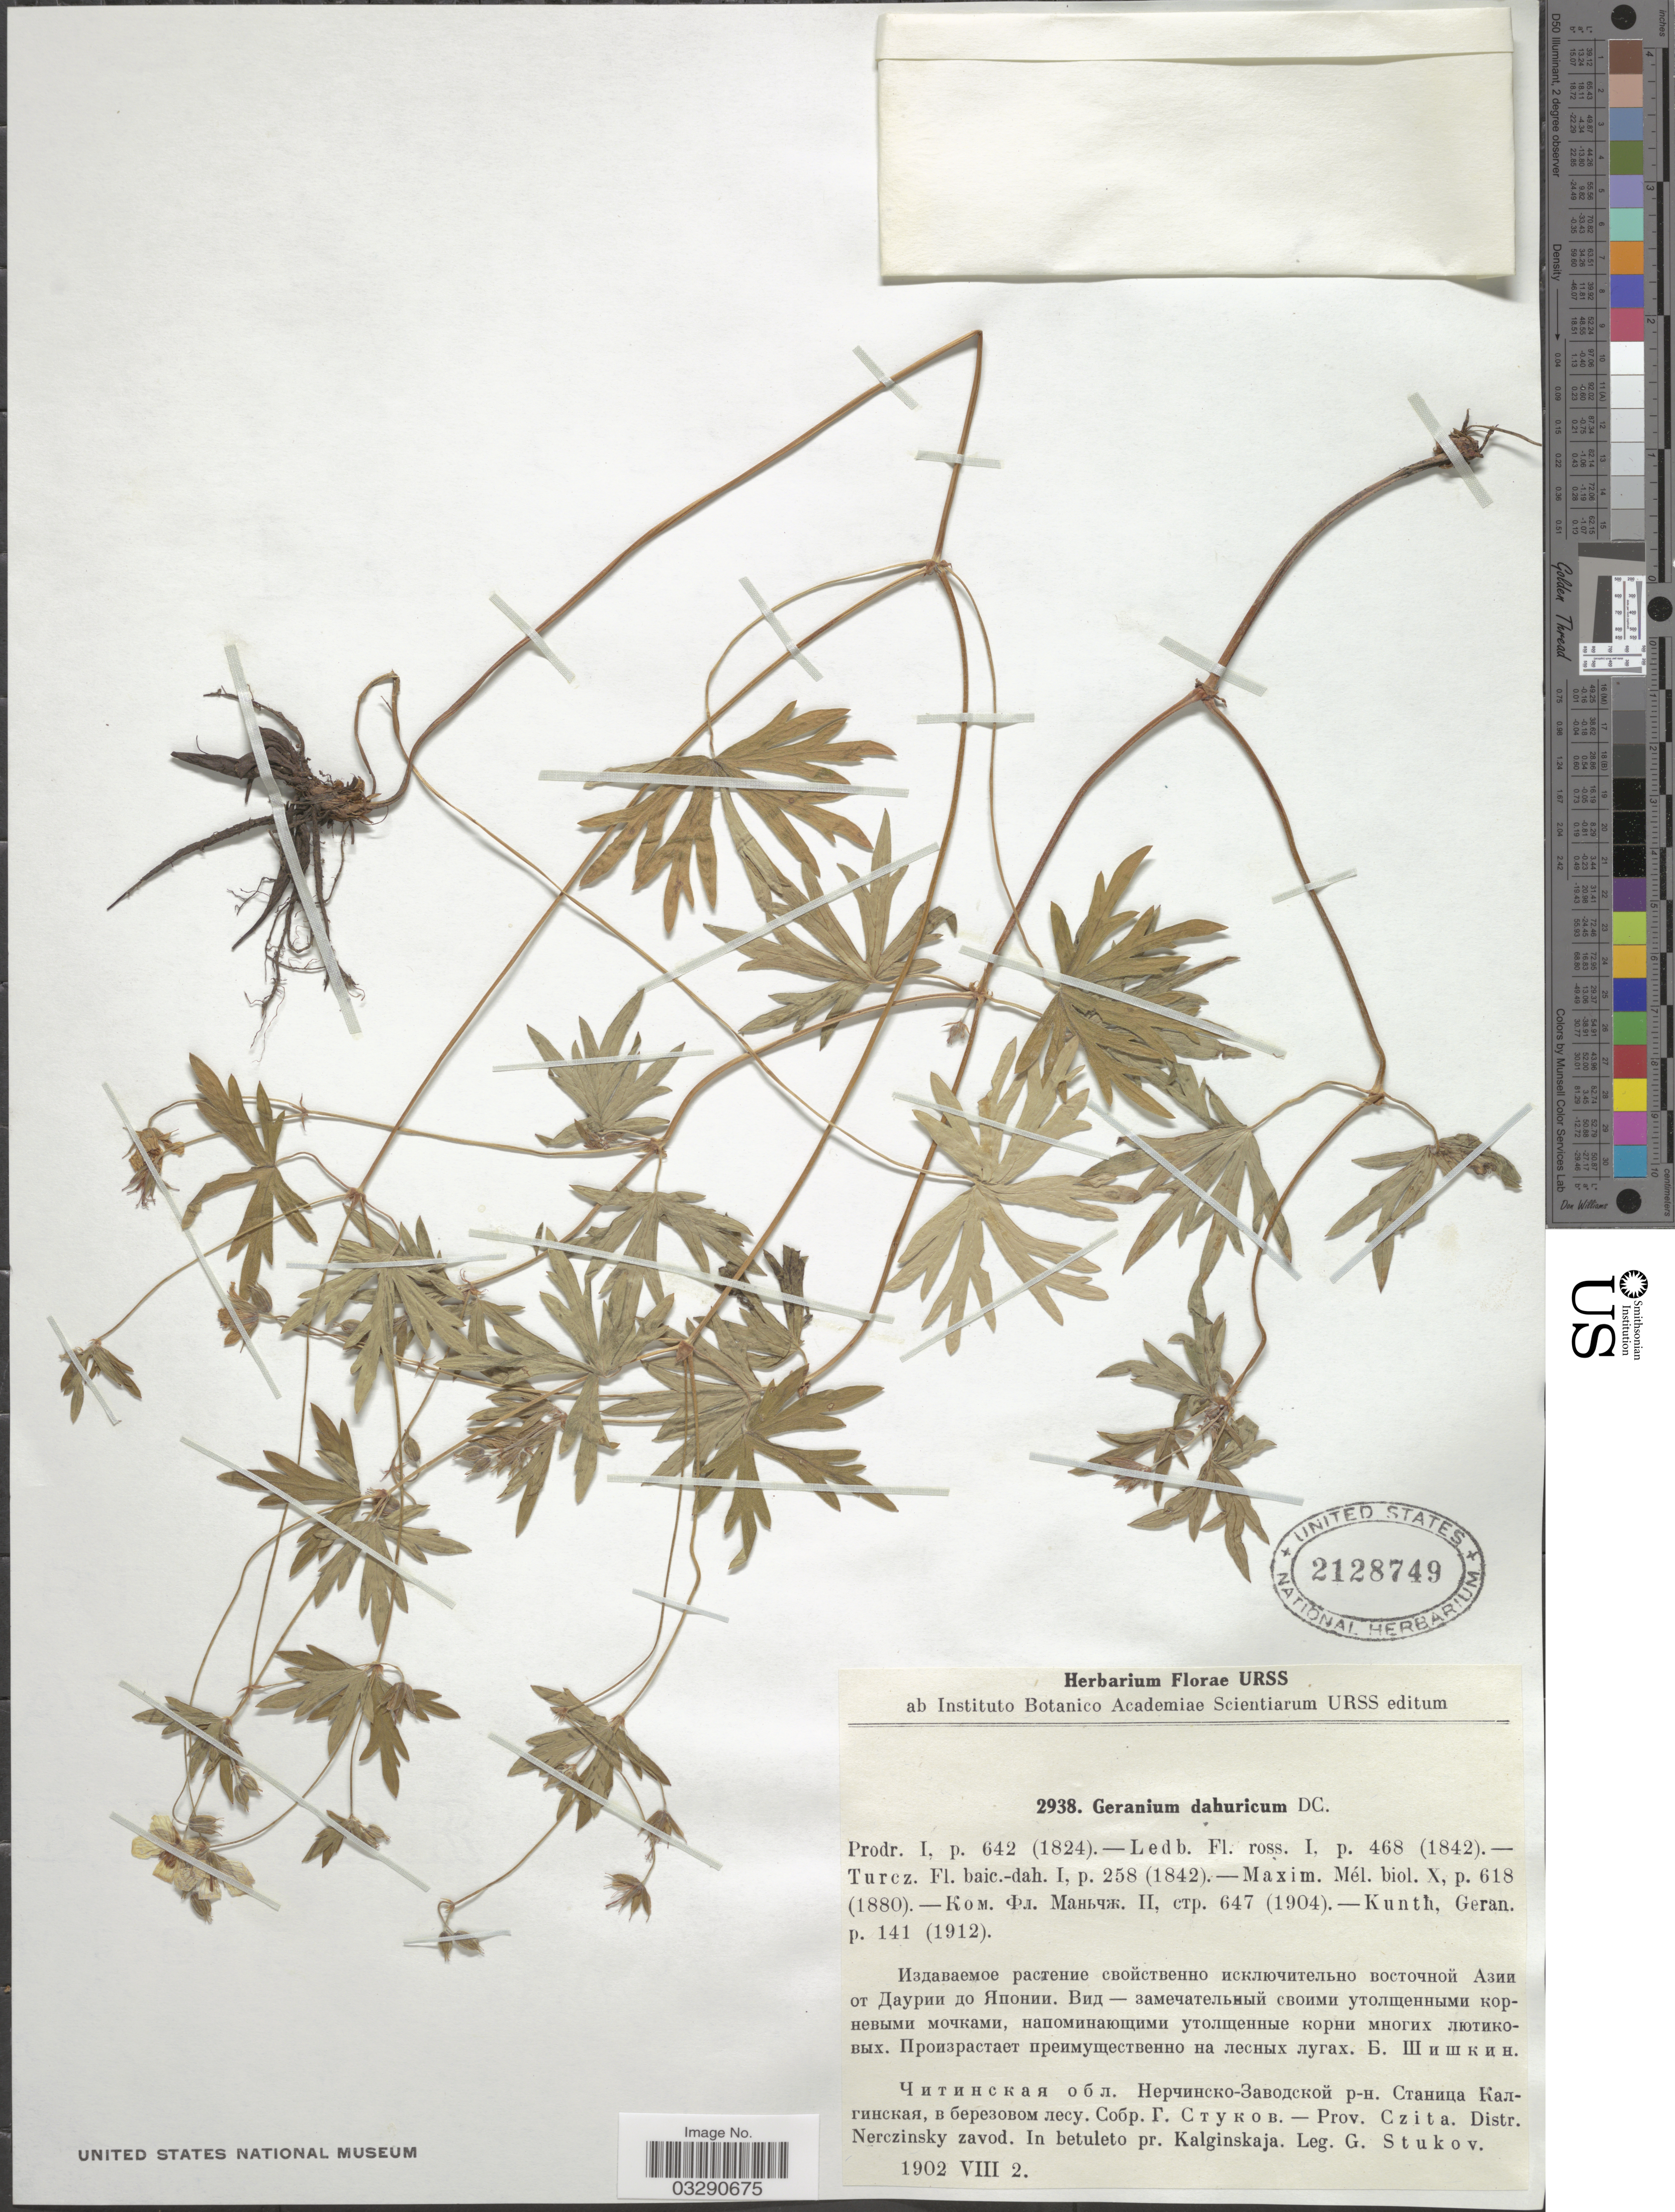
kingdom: Plantae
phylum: Tracheophyta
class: Magnoliopsida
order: Geraniales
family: Geraniaceae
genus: Geranium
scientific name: Geranium dahuricum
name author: DC.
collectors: G. Stukov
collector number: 2938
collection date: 1902-08-02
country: Russian Federation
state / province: Zabaykalsky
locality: Prov. Czita. Distr. Nerczinsky zavod. In betuleto pr. Kalginskaja.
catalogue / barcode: US 2128749